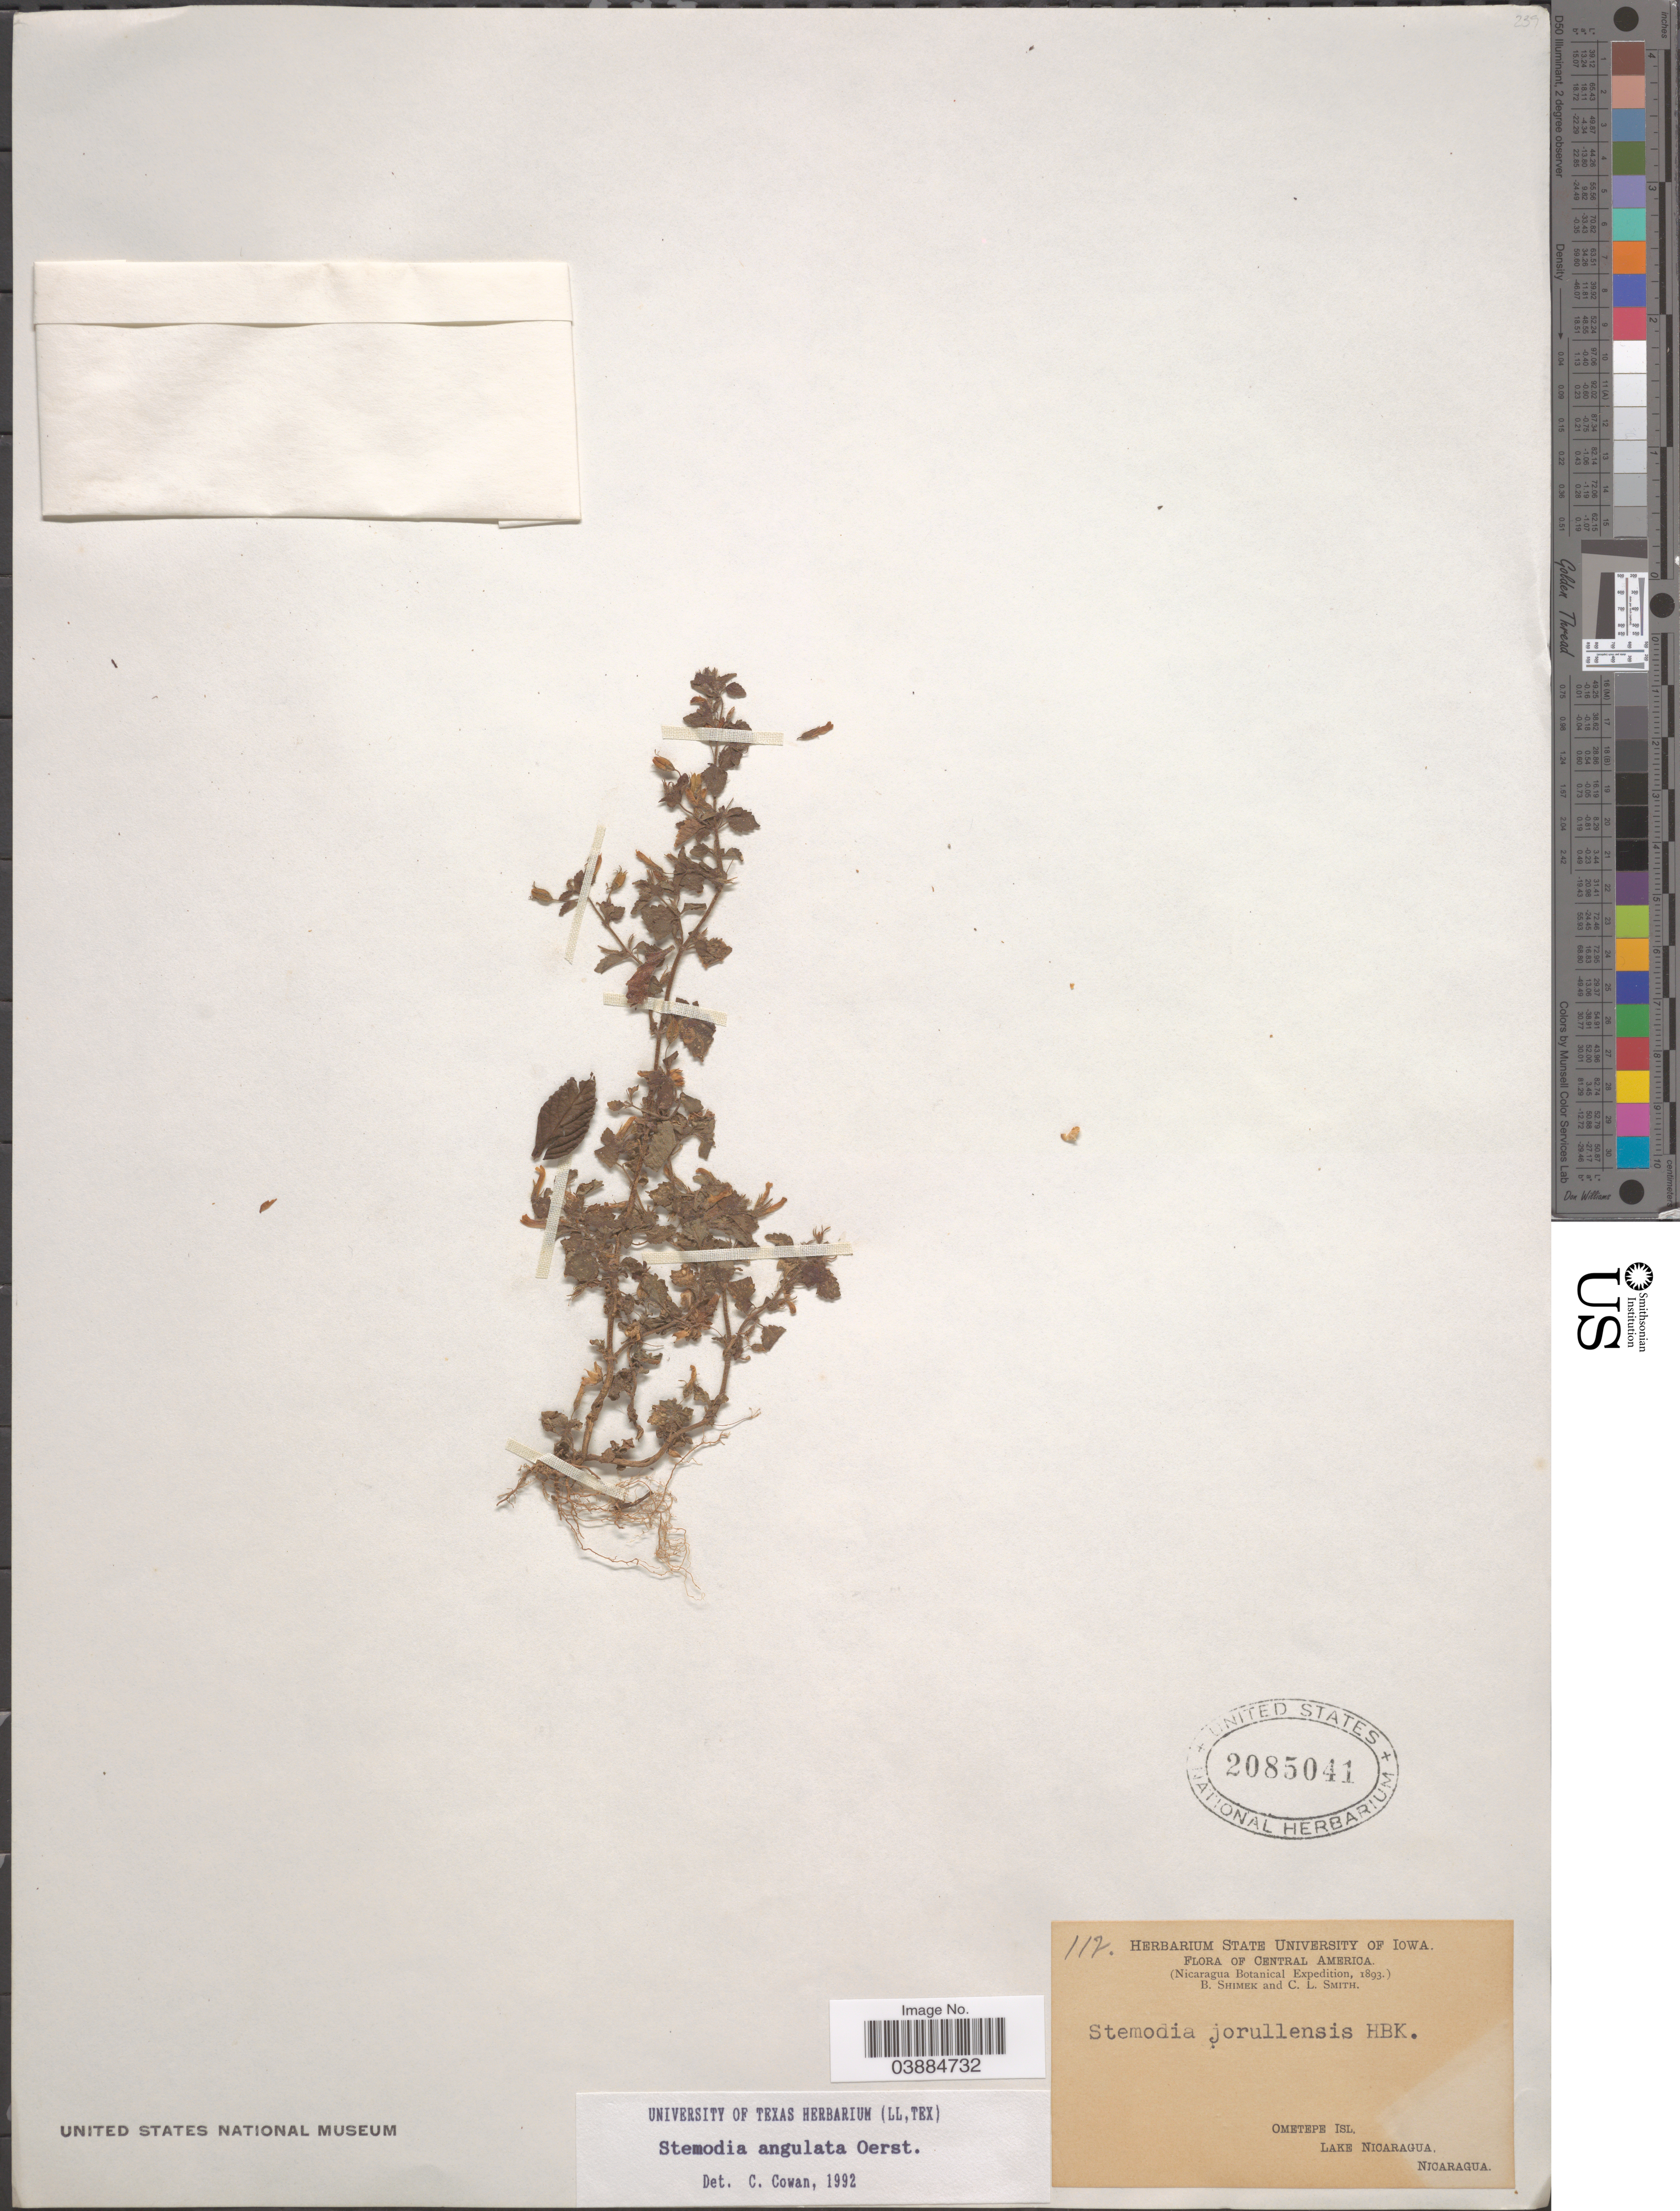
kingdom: Plantae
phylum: Tracheophyta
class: Magnoliopsida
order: Lamiales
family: Plantaginaceae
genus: Stemodia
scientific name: Stemodia angulata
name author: Oerst.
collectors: B. Shimek & C. L. Smith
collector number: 117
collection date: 1893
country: Nicaragua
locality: Ometepe Isl. Lake Nicaragua.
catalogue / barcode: US 2085041